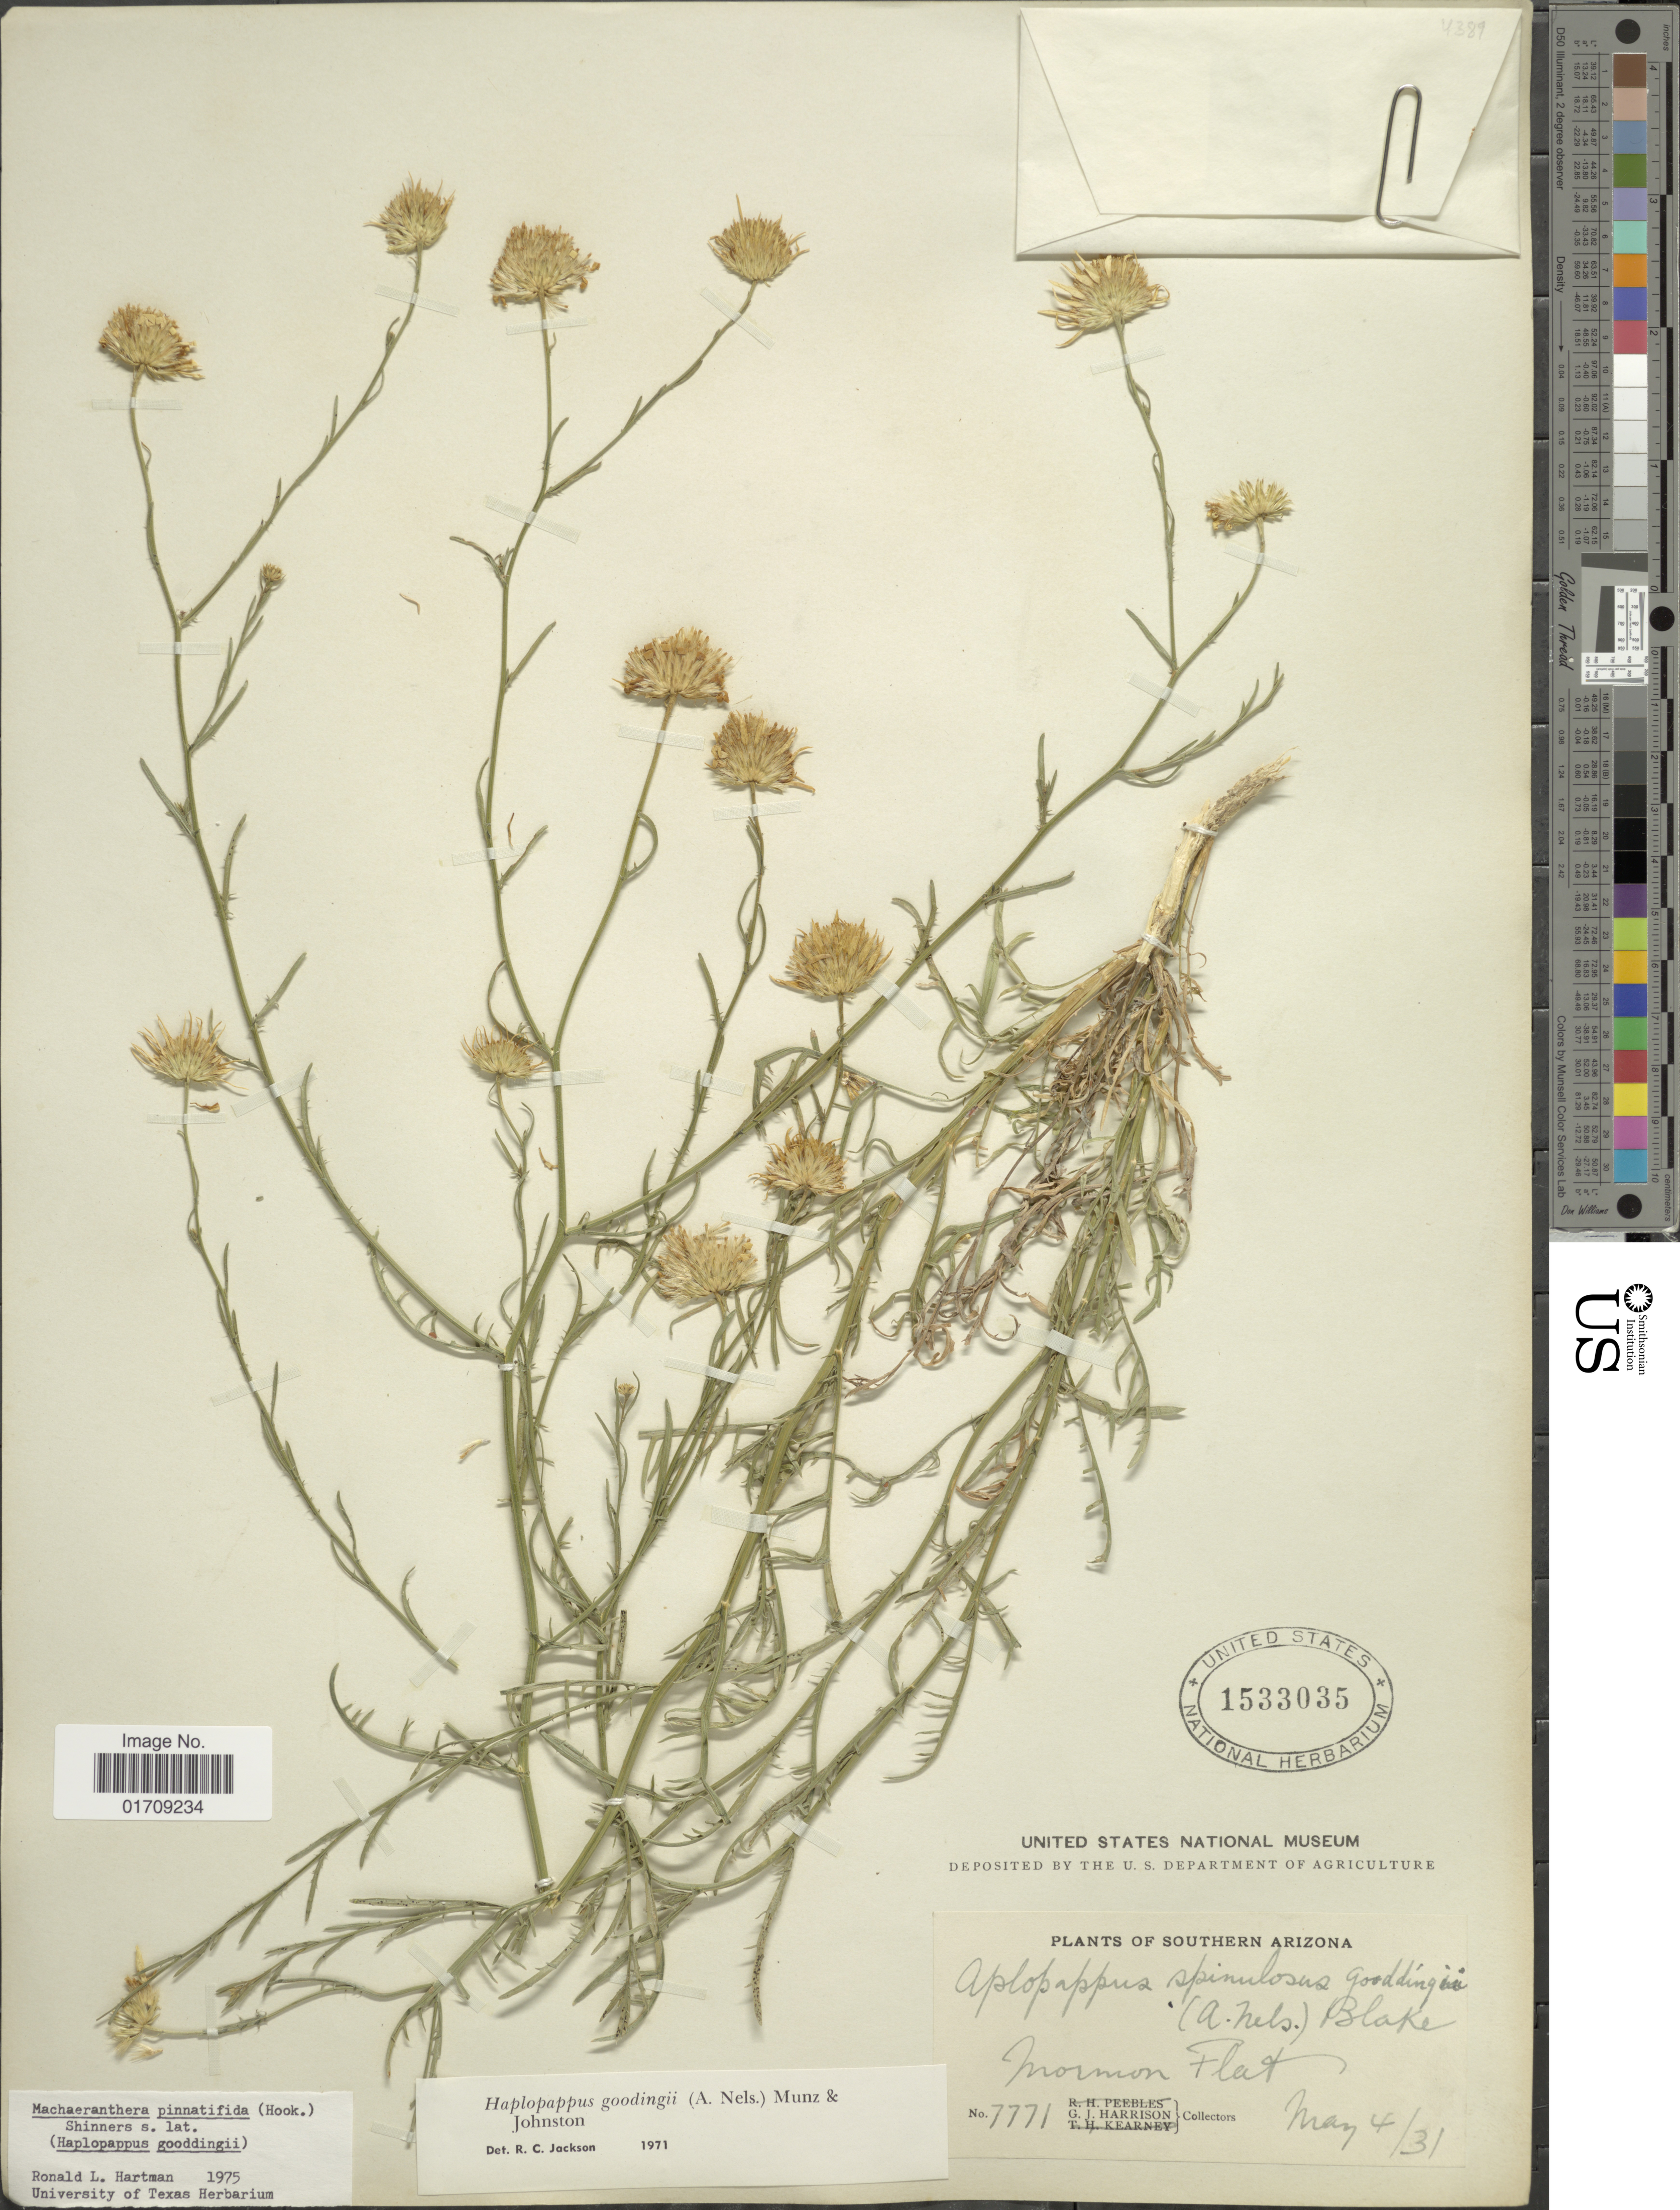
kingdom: Plantae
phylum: Tracheophyta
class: Magnoliopsida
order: Asterales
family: Asteraceae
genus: Machaeranthera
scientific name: Machaeranthera pinnatifida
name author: (Hook.) Shinners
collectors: G. J. Harrison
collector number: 7771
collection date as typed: Transcribed d/m/y: 4/5/31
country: United States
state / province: Arizona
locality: Southern Arizona, Mormon Flat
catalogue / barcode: US 1533035